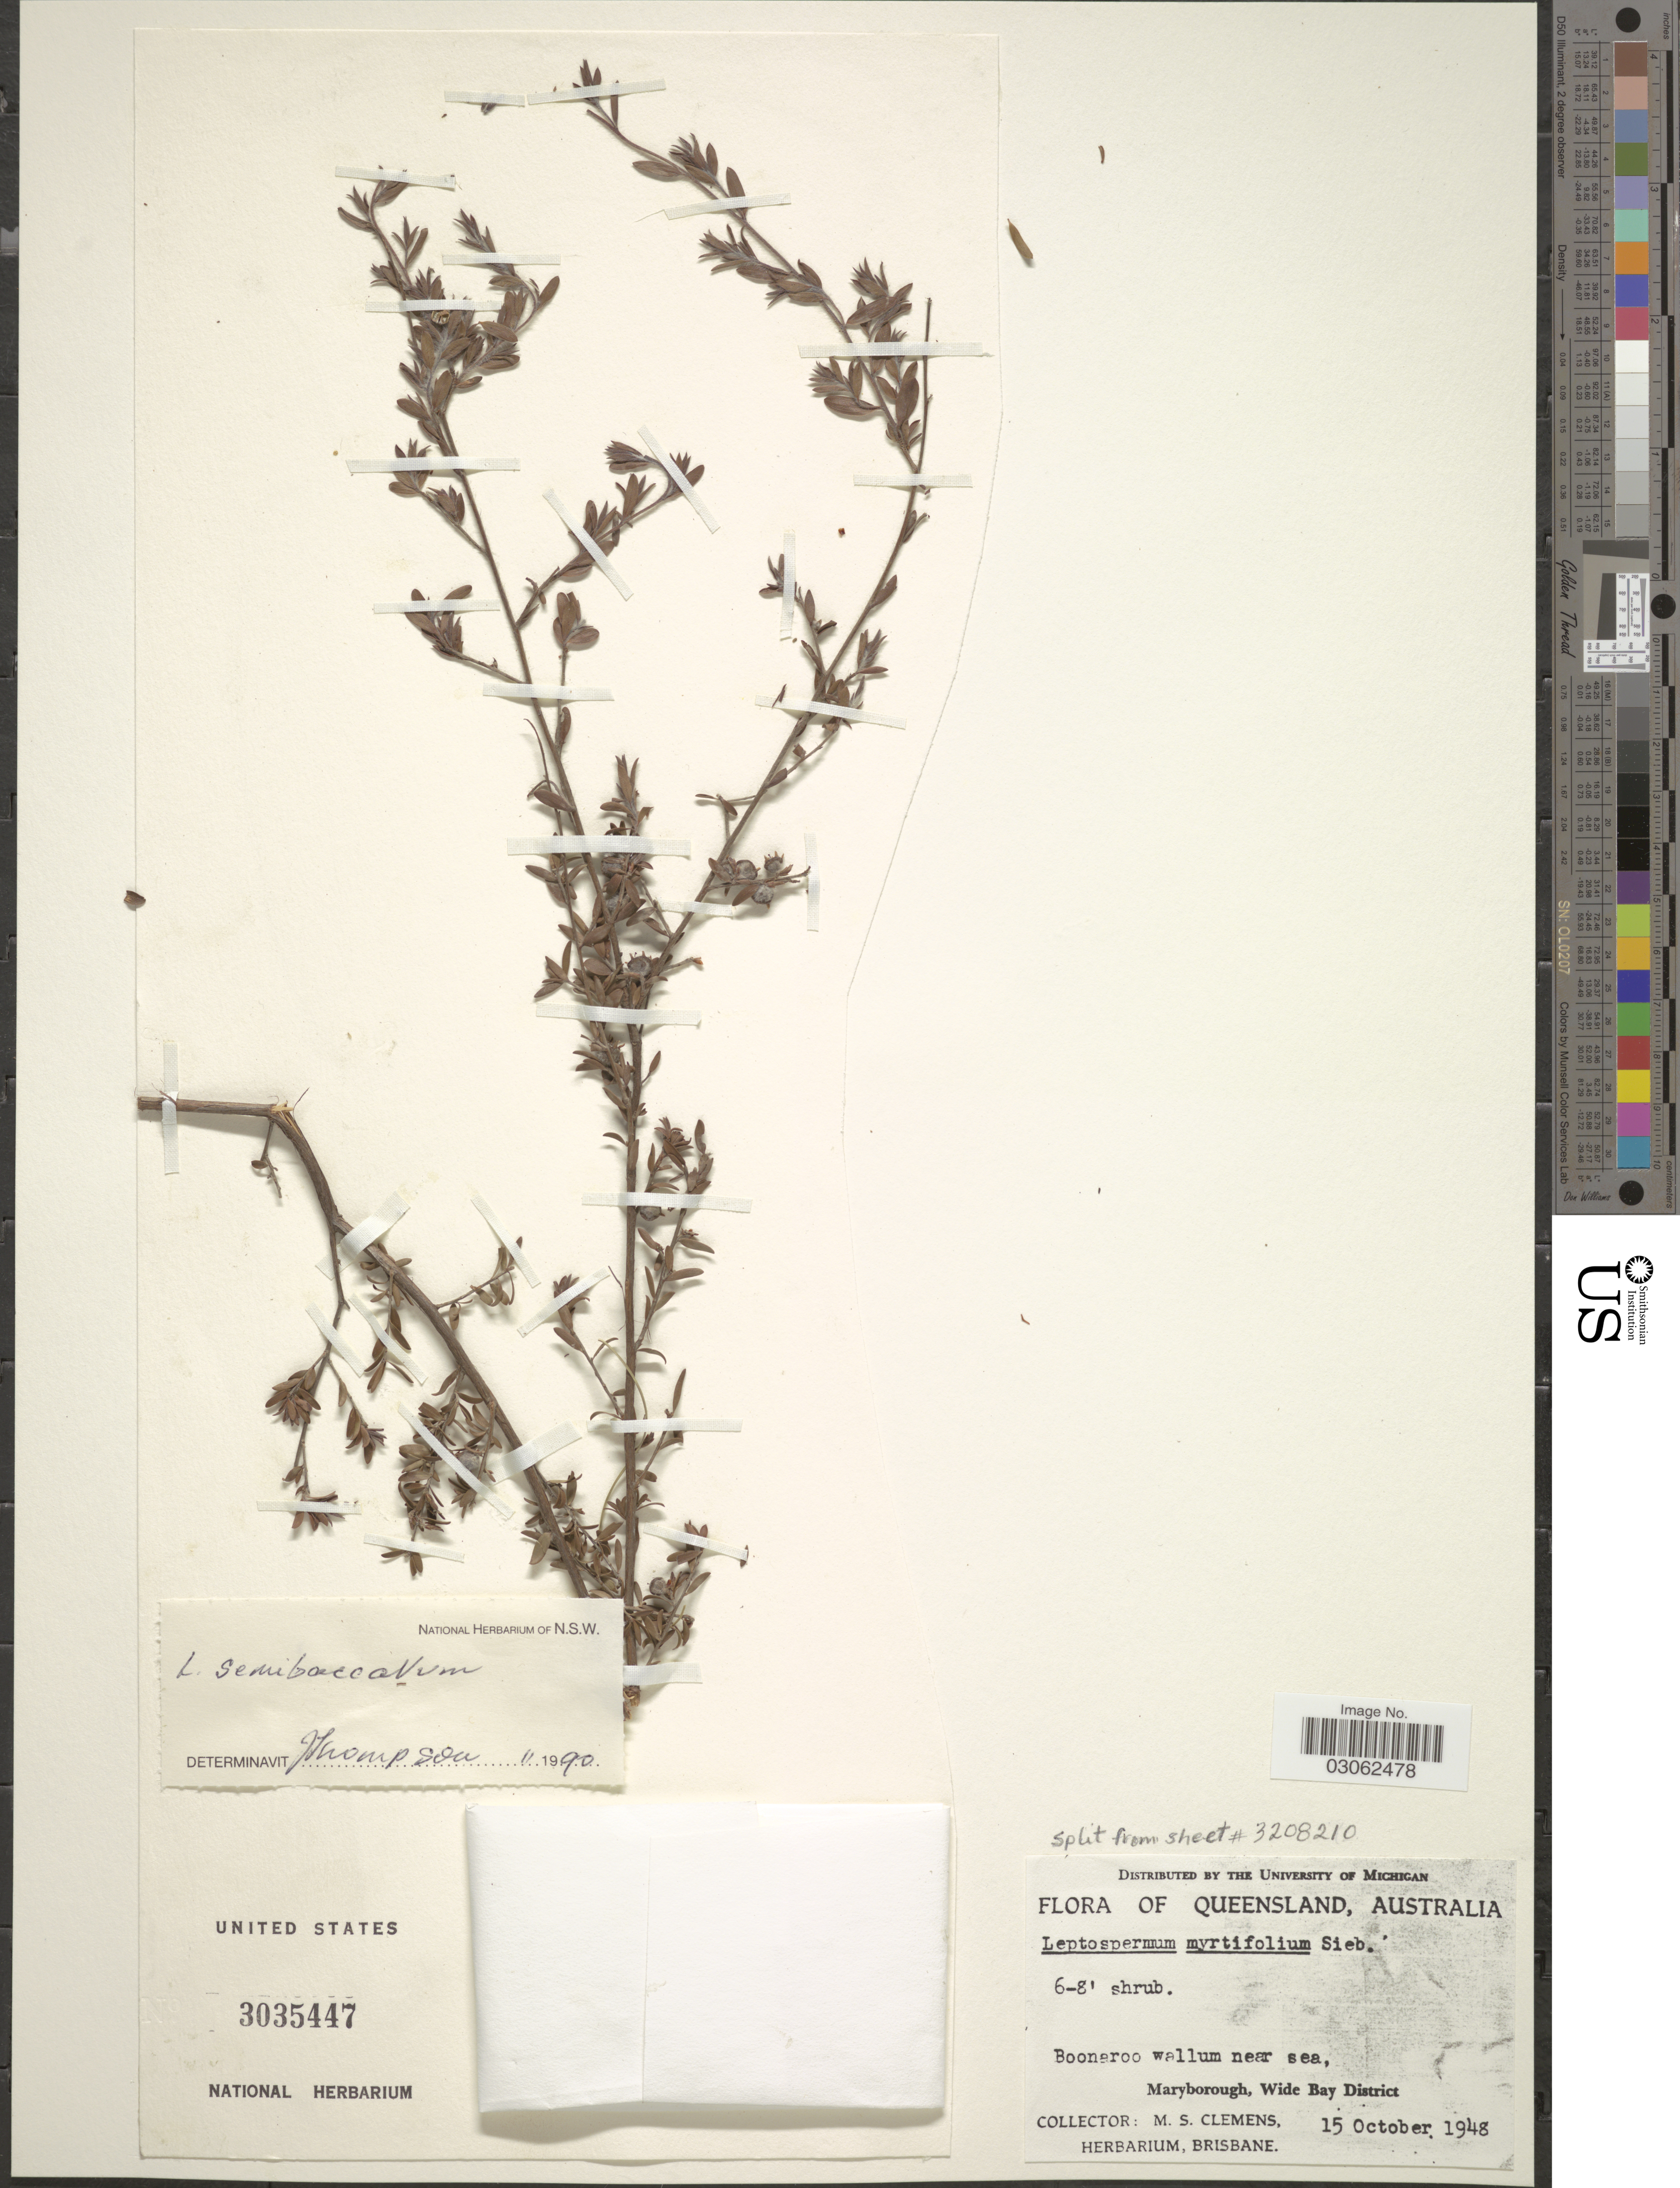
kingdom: Plantae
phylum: Tracheophyta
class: Magnoliopsida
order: Myrtales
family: Myrtaceae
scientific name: Gaudium semibaccatum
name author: (Cheel) P.G. Wilson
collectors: M. S. Clemens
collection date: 1948-10-15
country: Australia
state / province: Queensland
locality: Booneroo wallum near sea, Maryborough, Wilde Bay District.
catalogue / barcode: US 3035447